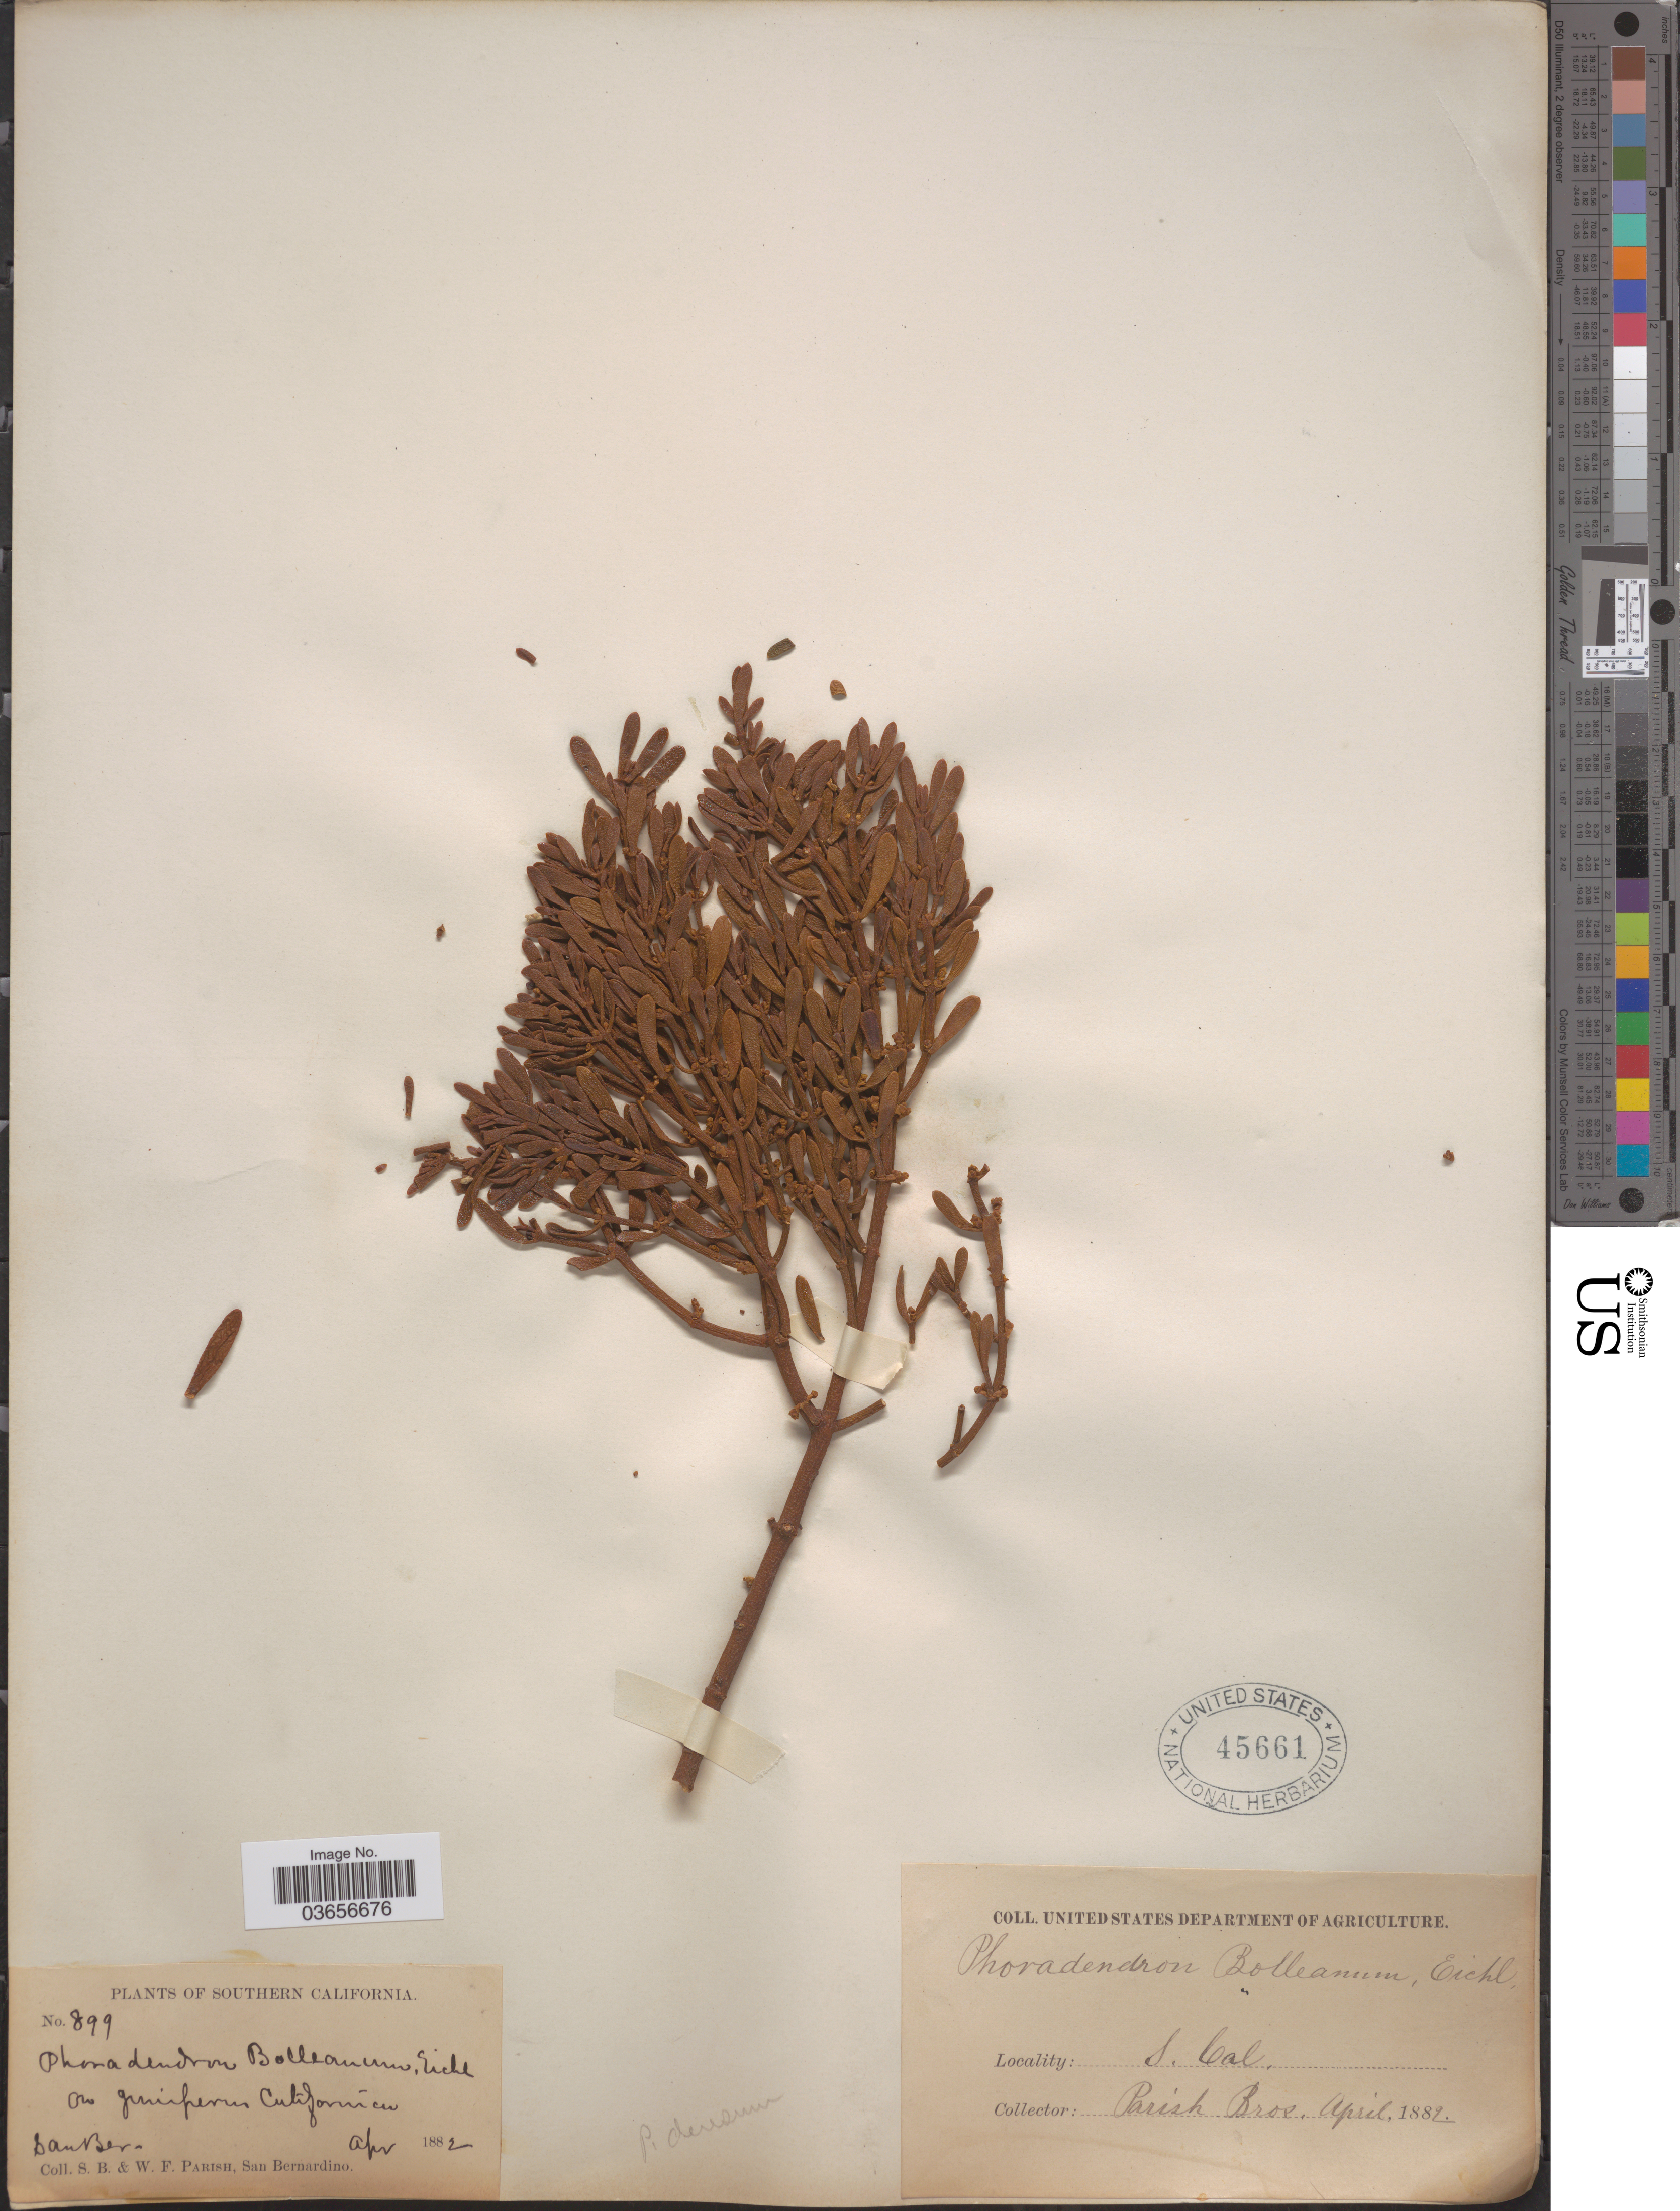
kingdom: Plantae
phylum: Tracheophyta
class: Magnoliopsida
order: Santalales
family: Viscaceae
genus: Phoradendron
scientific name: Phoradendron bolleanum var. densum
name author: (Torr. ex Trel.) Fosberg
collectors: S. B. Parish & W. F. Parish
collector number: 899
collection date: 1882-04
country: United States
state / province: California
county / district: San Bernardino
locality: Southern California. San Ber.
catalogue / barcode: US 45661